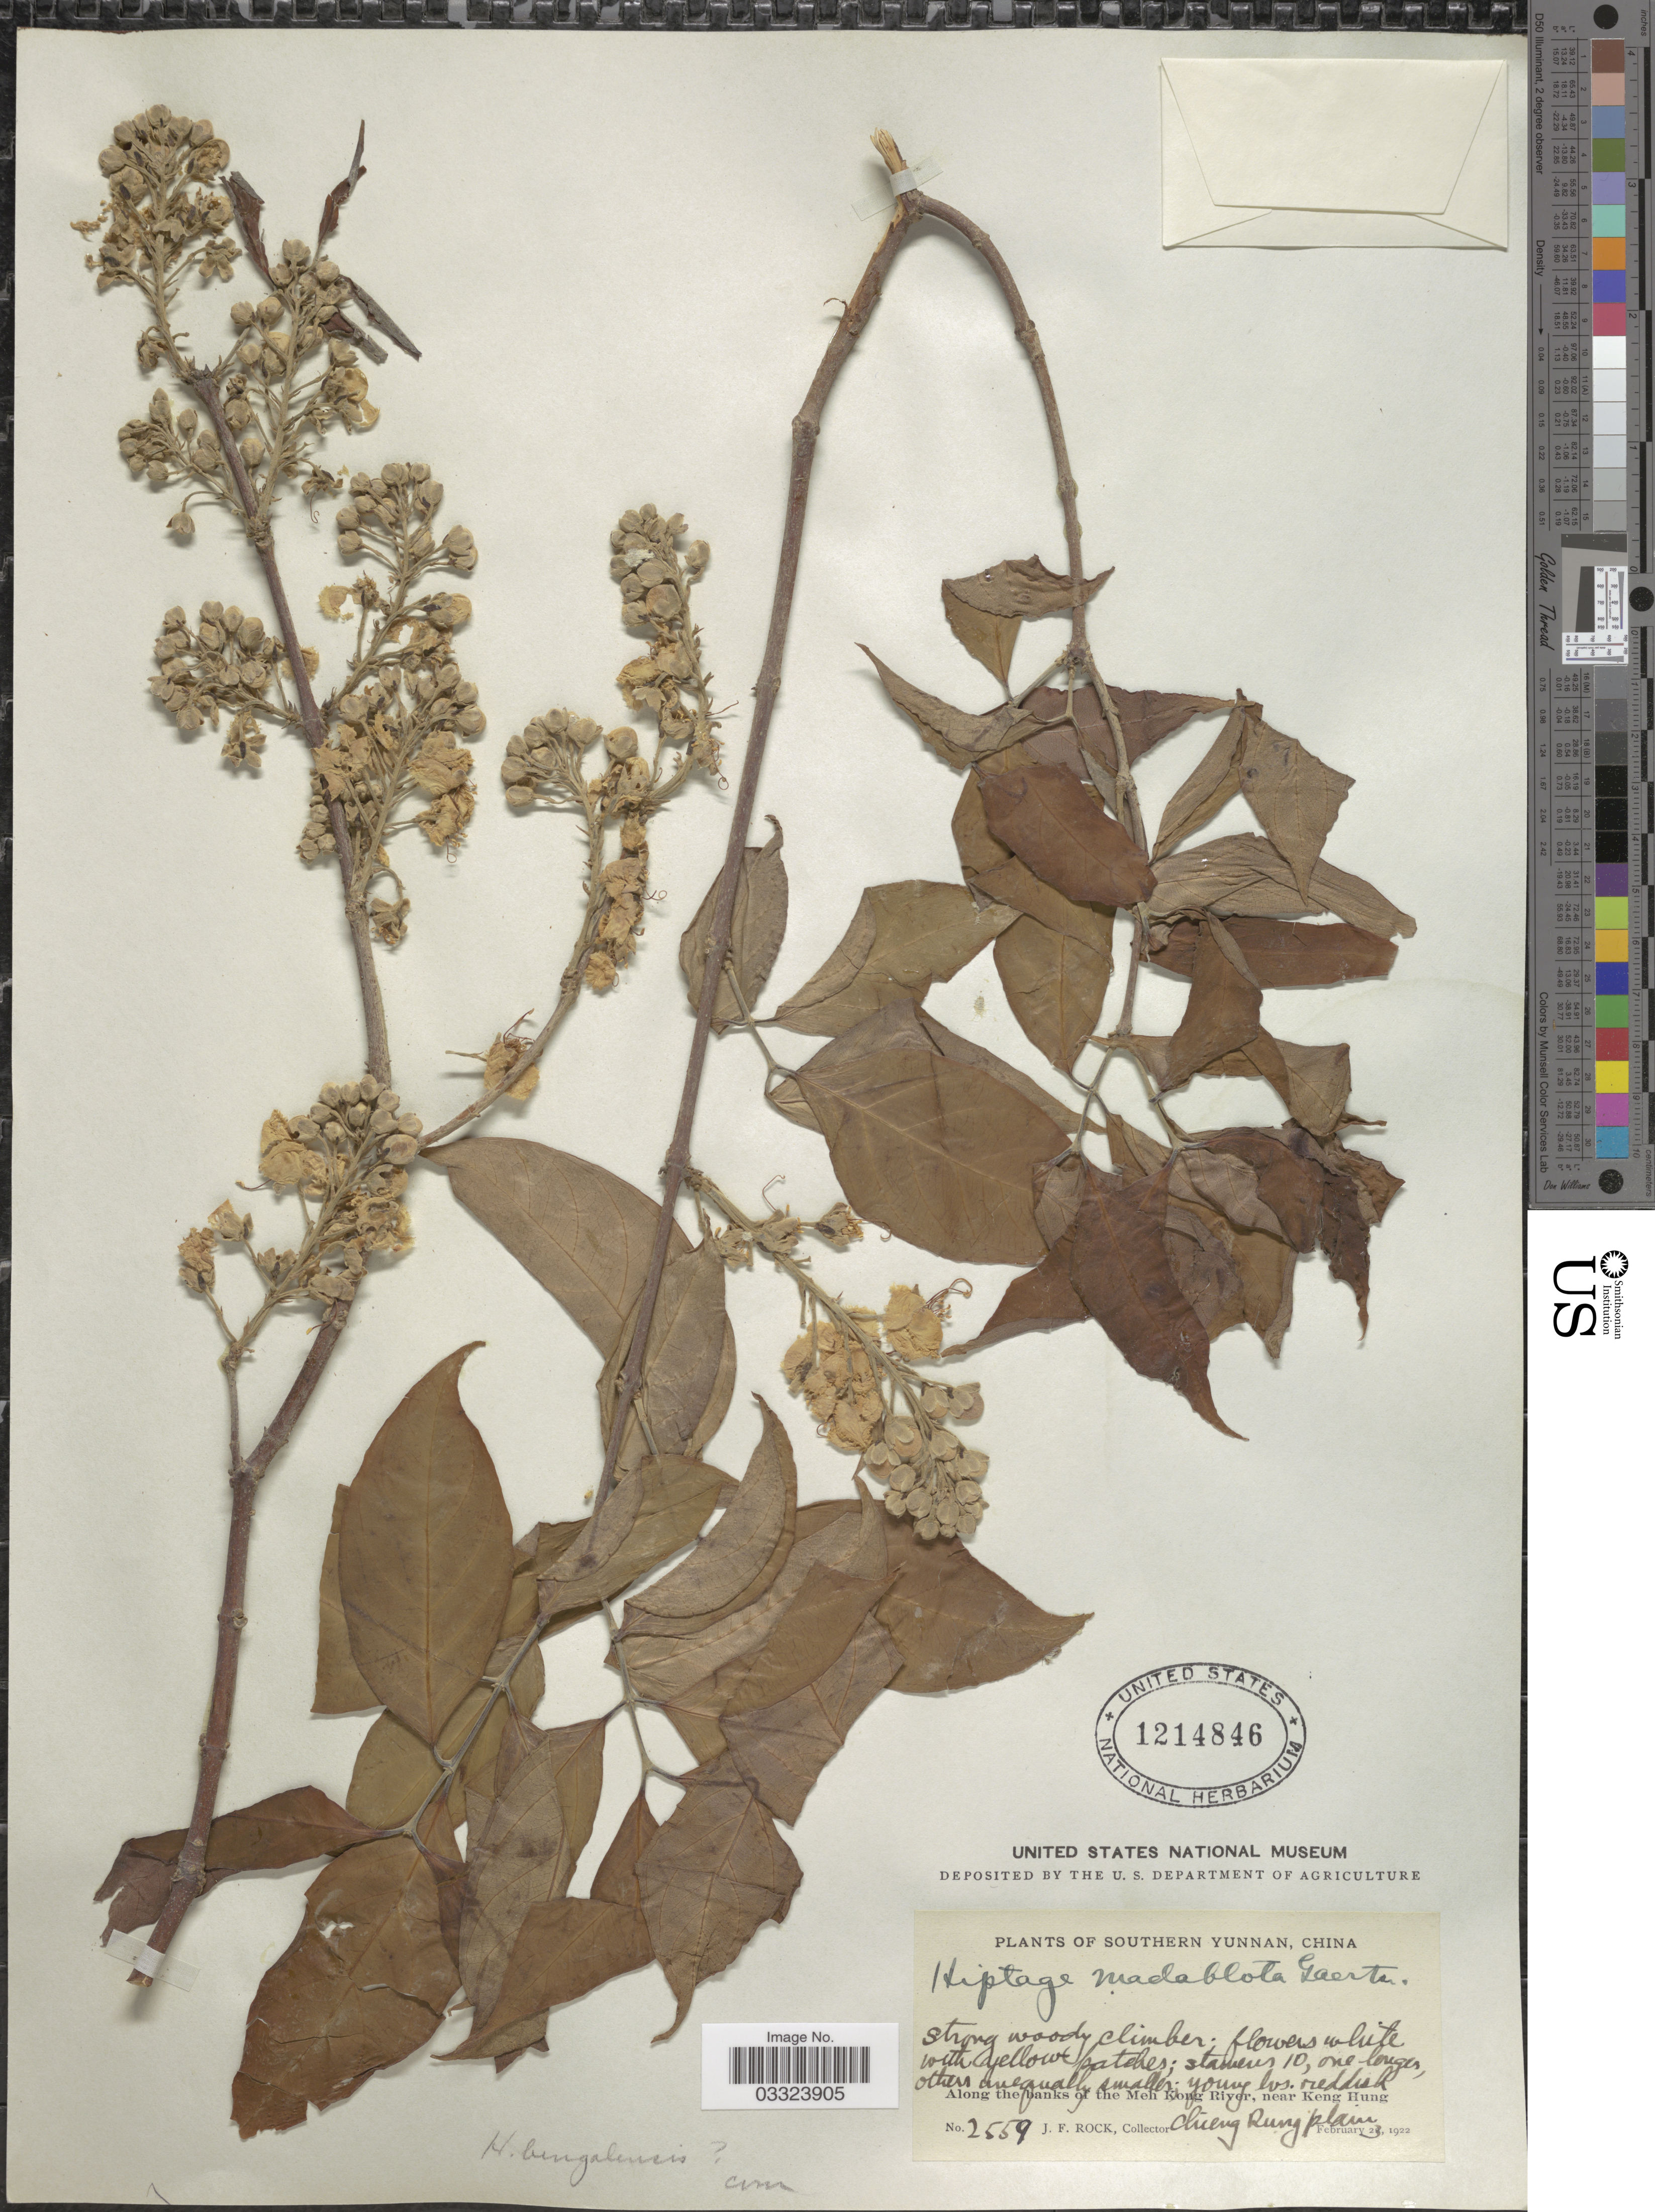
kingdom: Plantae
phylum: Tracheophyta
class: Magnoliopsida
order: Malpighiales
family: Malpighiaceae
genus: Hiptage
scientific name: Hiptage benghalensis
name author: (L.) Kurz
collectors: J. Rock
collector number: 2559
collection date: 1922-02-23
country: China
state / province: Yunnan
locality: Southern Yunnan, Along the banks of the Meh Kong River, near Keng Hung.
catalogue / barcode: US 1214846